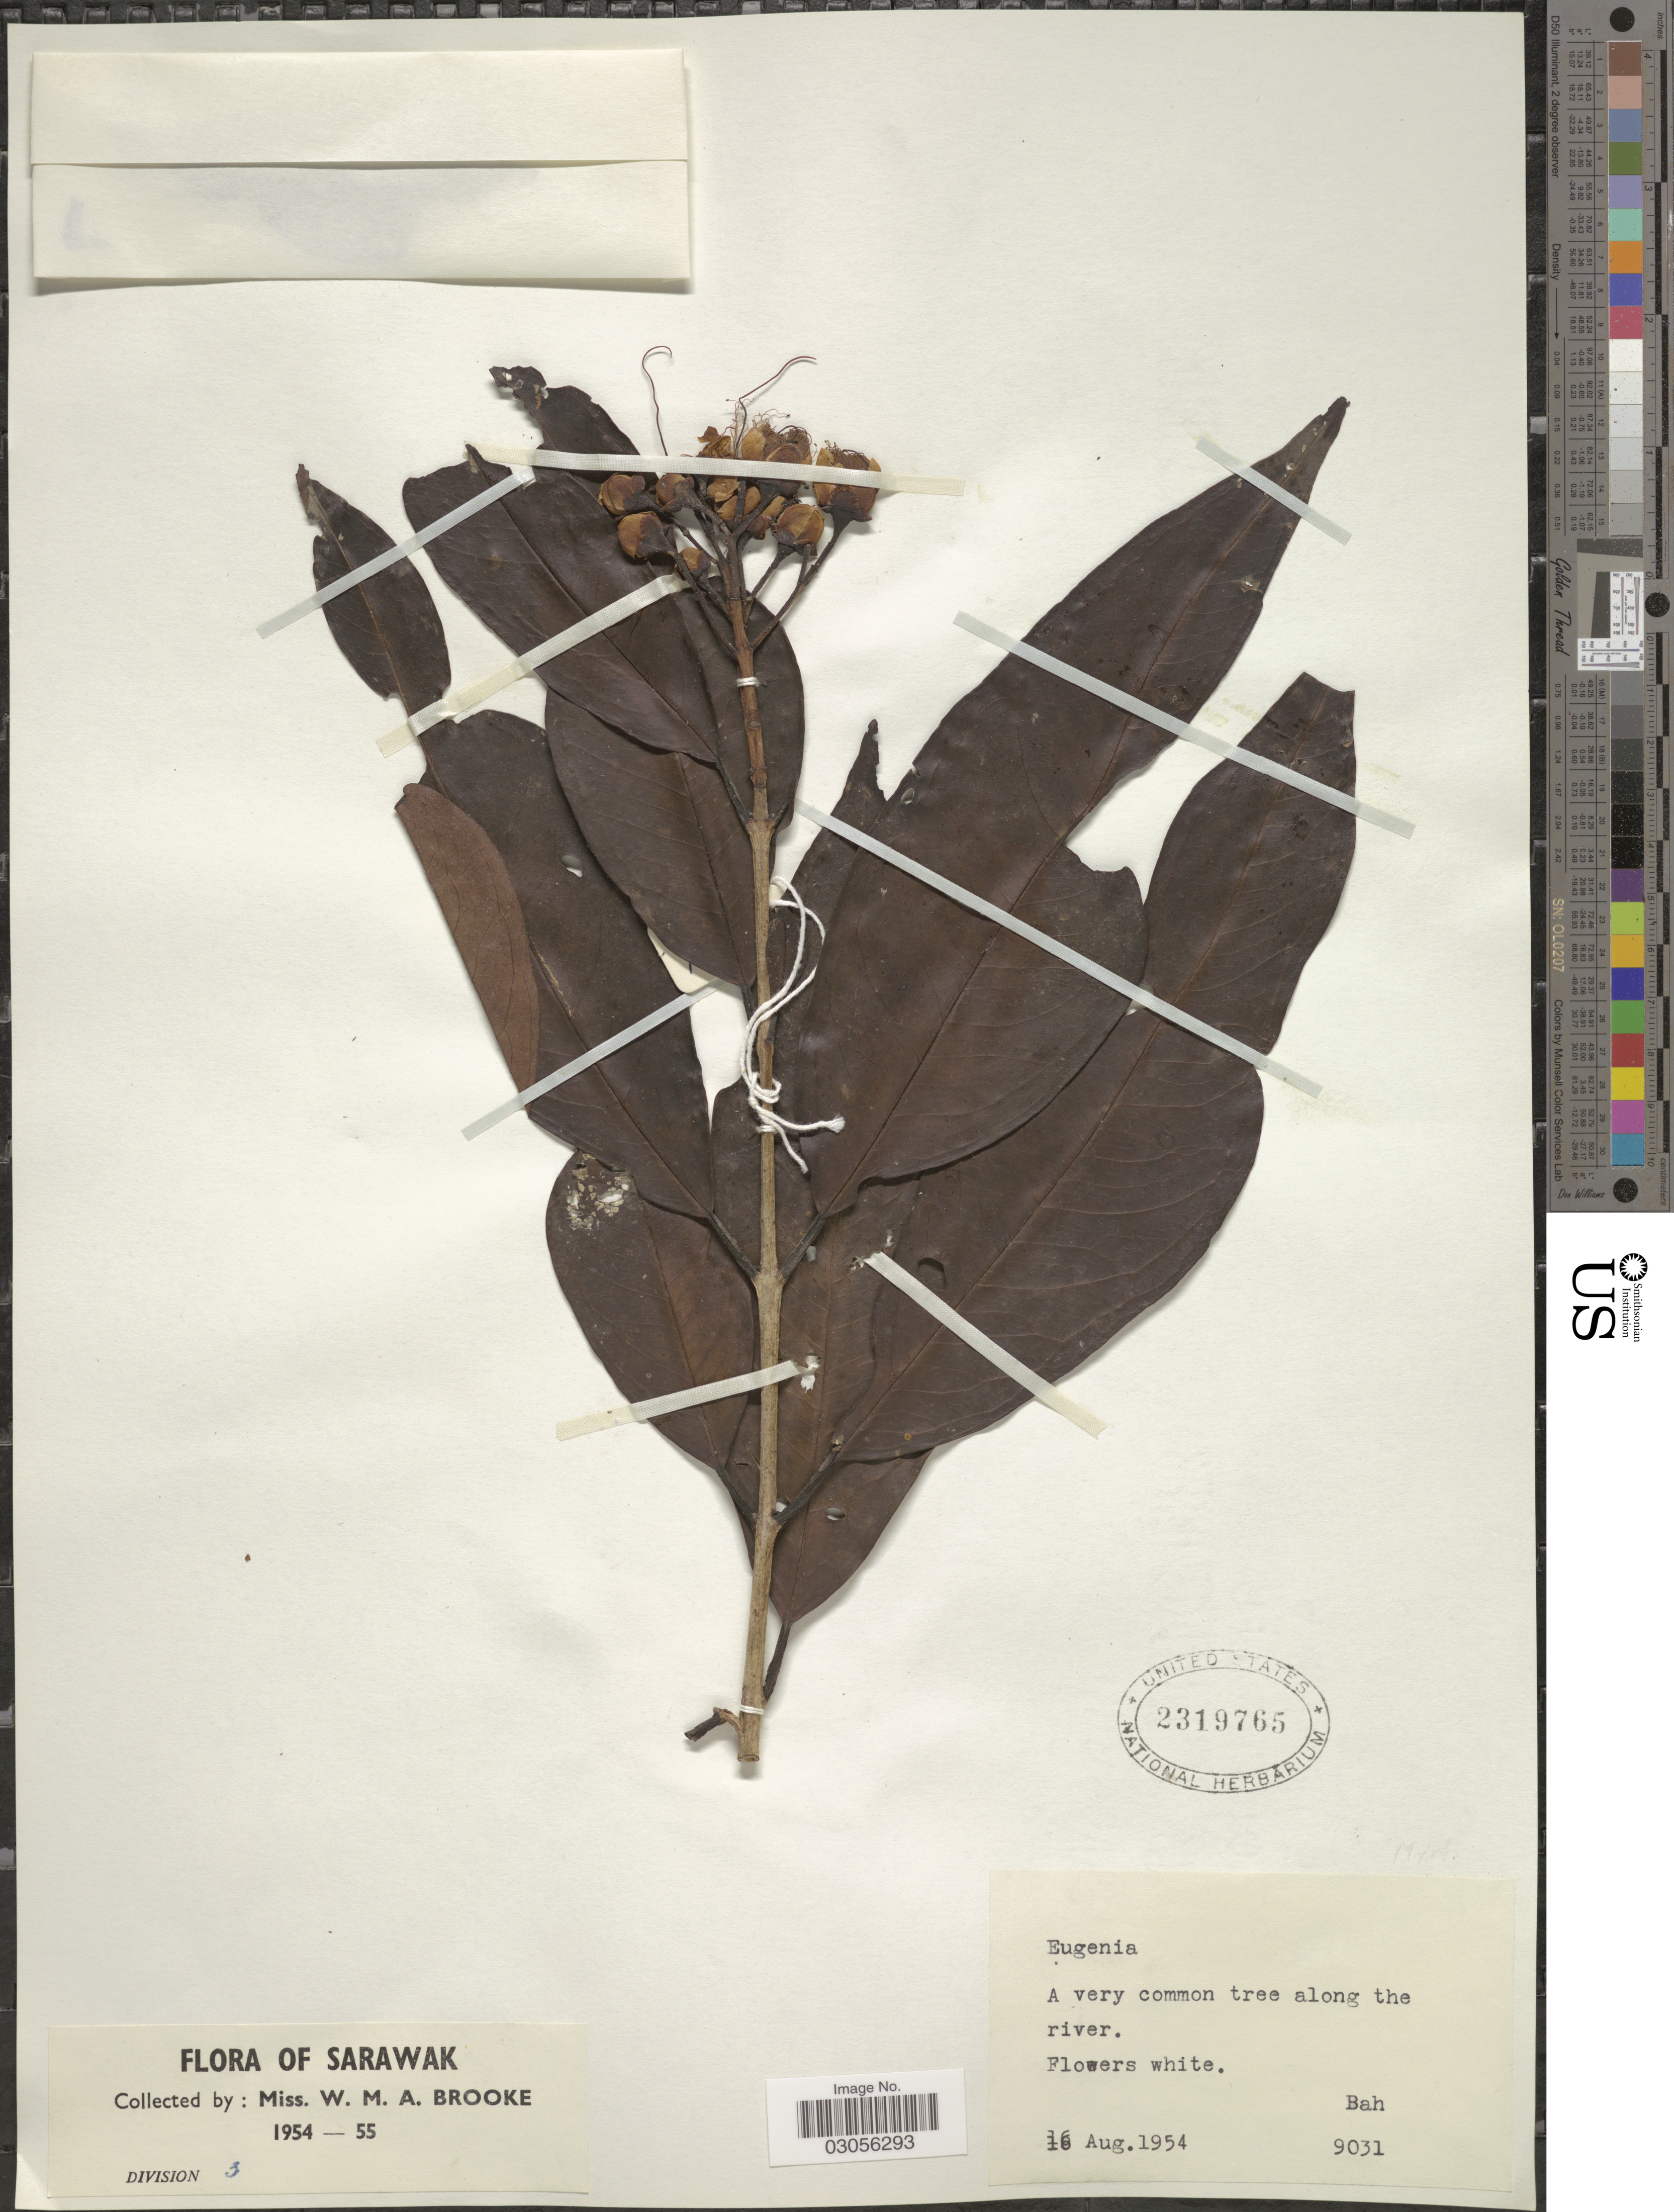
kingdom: Plantae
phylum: Tracheophyta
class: Magnoliopsida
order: Myrtales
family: Myrtaceae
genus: Syzygium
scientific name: Syzygium sp.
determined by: Strong, M. T., (US), Smithsonian Institution - National Museum of Natural History (UNITED STATES)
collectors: W. Brooke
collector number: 9031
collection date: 1954-08-16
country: Malaysia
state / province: Sarawak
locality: Bah.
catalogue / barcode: US 2319765